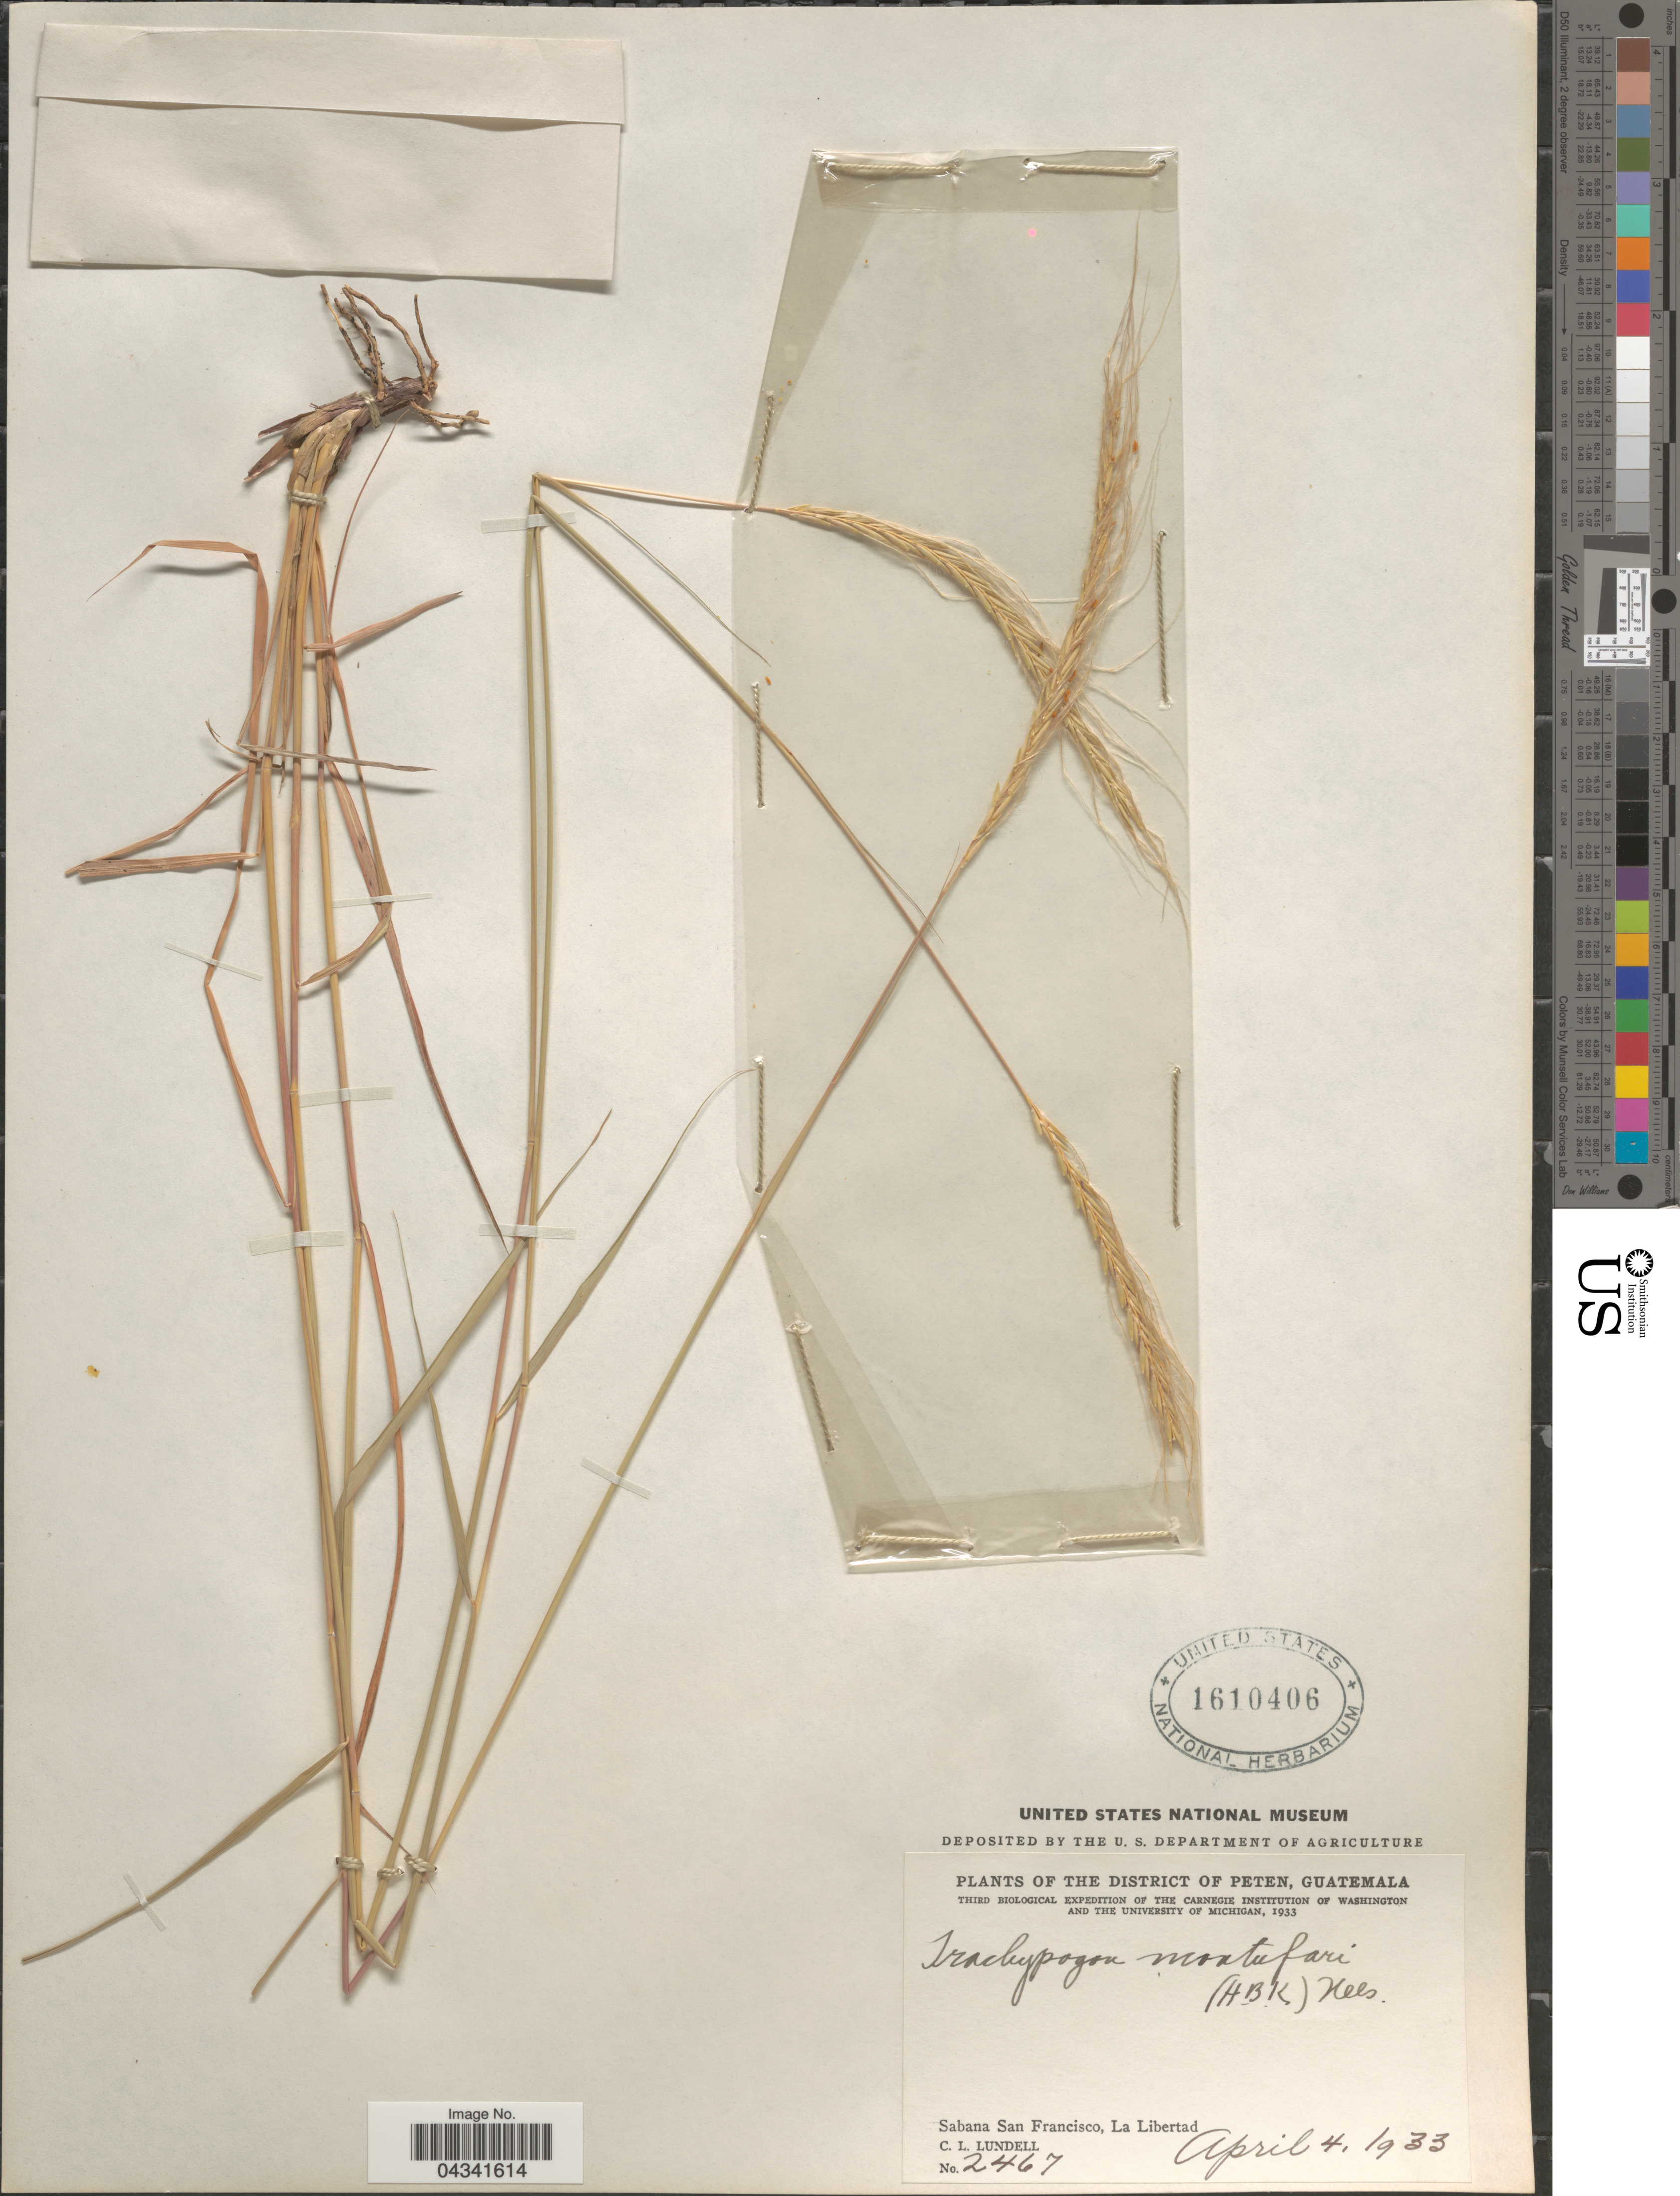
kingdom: Plantae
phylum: Tracheophyta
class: Liliopsida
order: Poales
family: Poaceae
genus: Trachypogon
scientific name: Trachypogon spicatus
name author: (L. f.) Kuntze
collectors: C. L. Lundell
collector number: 2467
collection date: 1933-04-04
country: Guatemala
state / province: El Peten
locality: The District Of Peten. Third Biological Expedition Of The Carnegie Institution Of Washington And The University Of Michigan, 1933. Sabana San Francisco, La Libertad.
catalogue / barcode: US 1610406